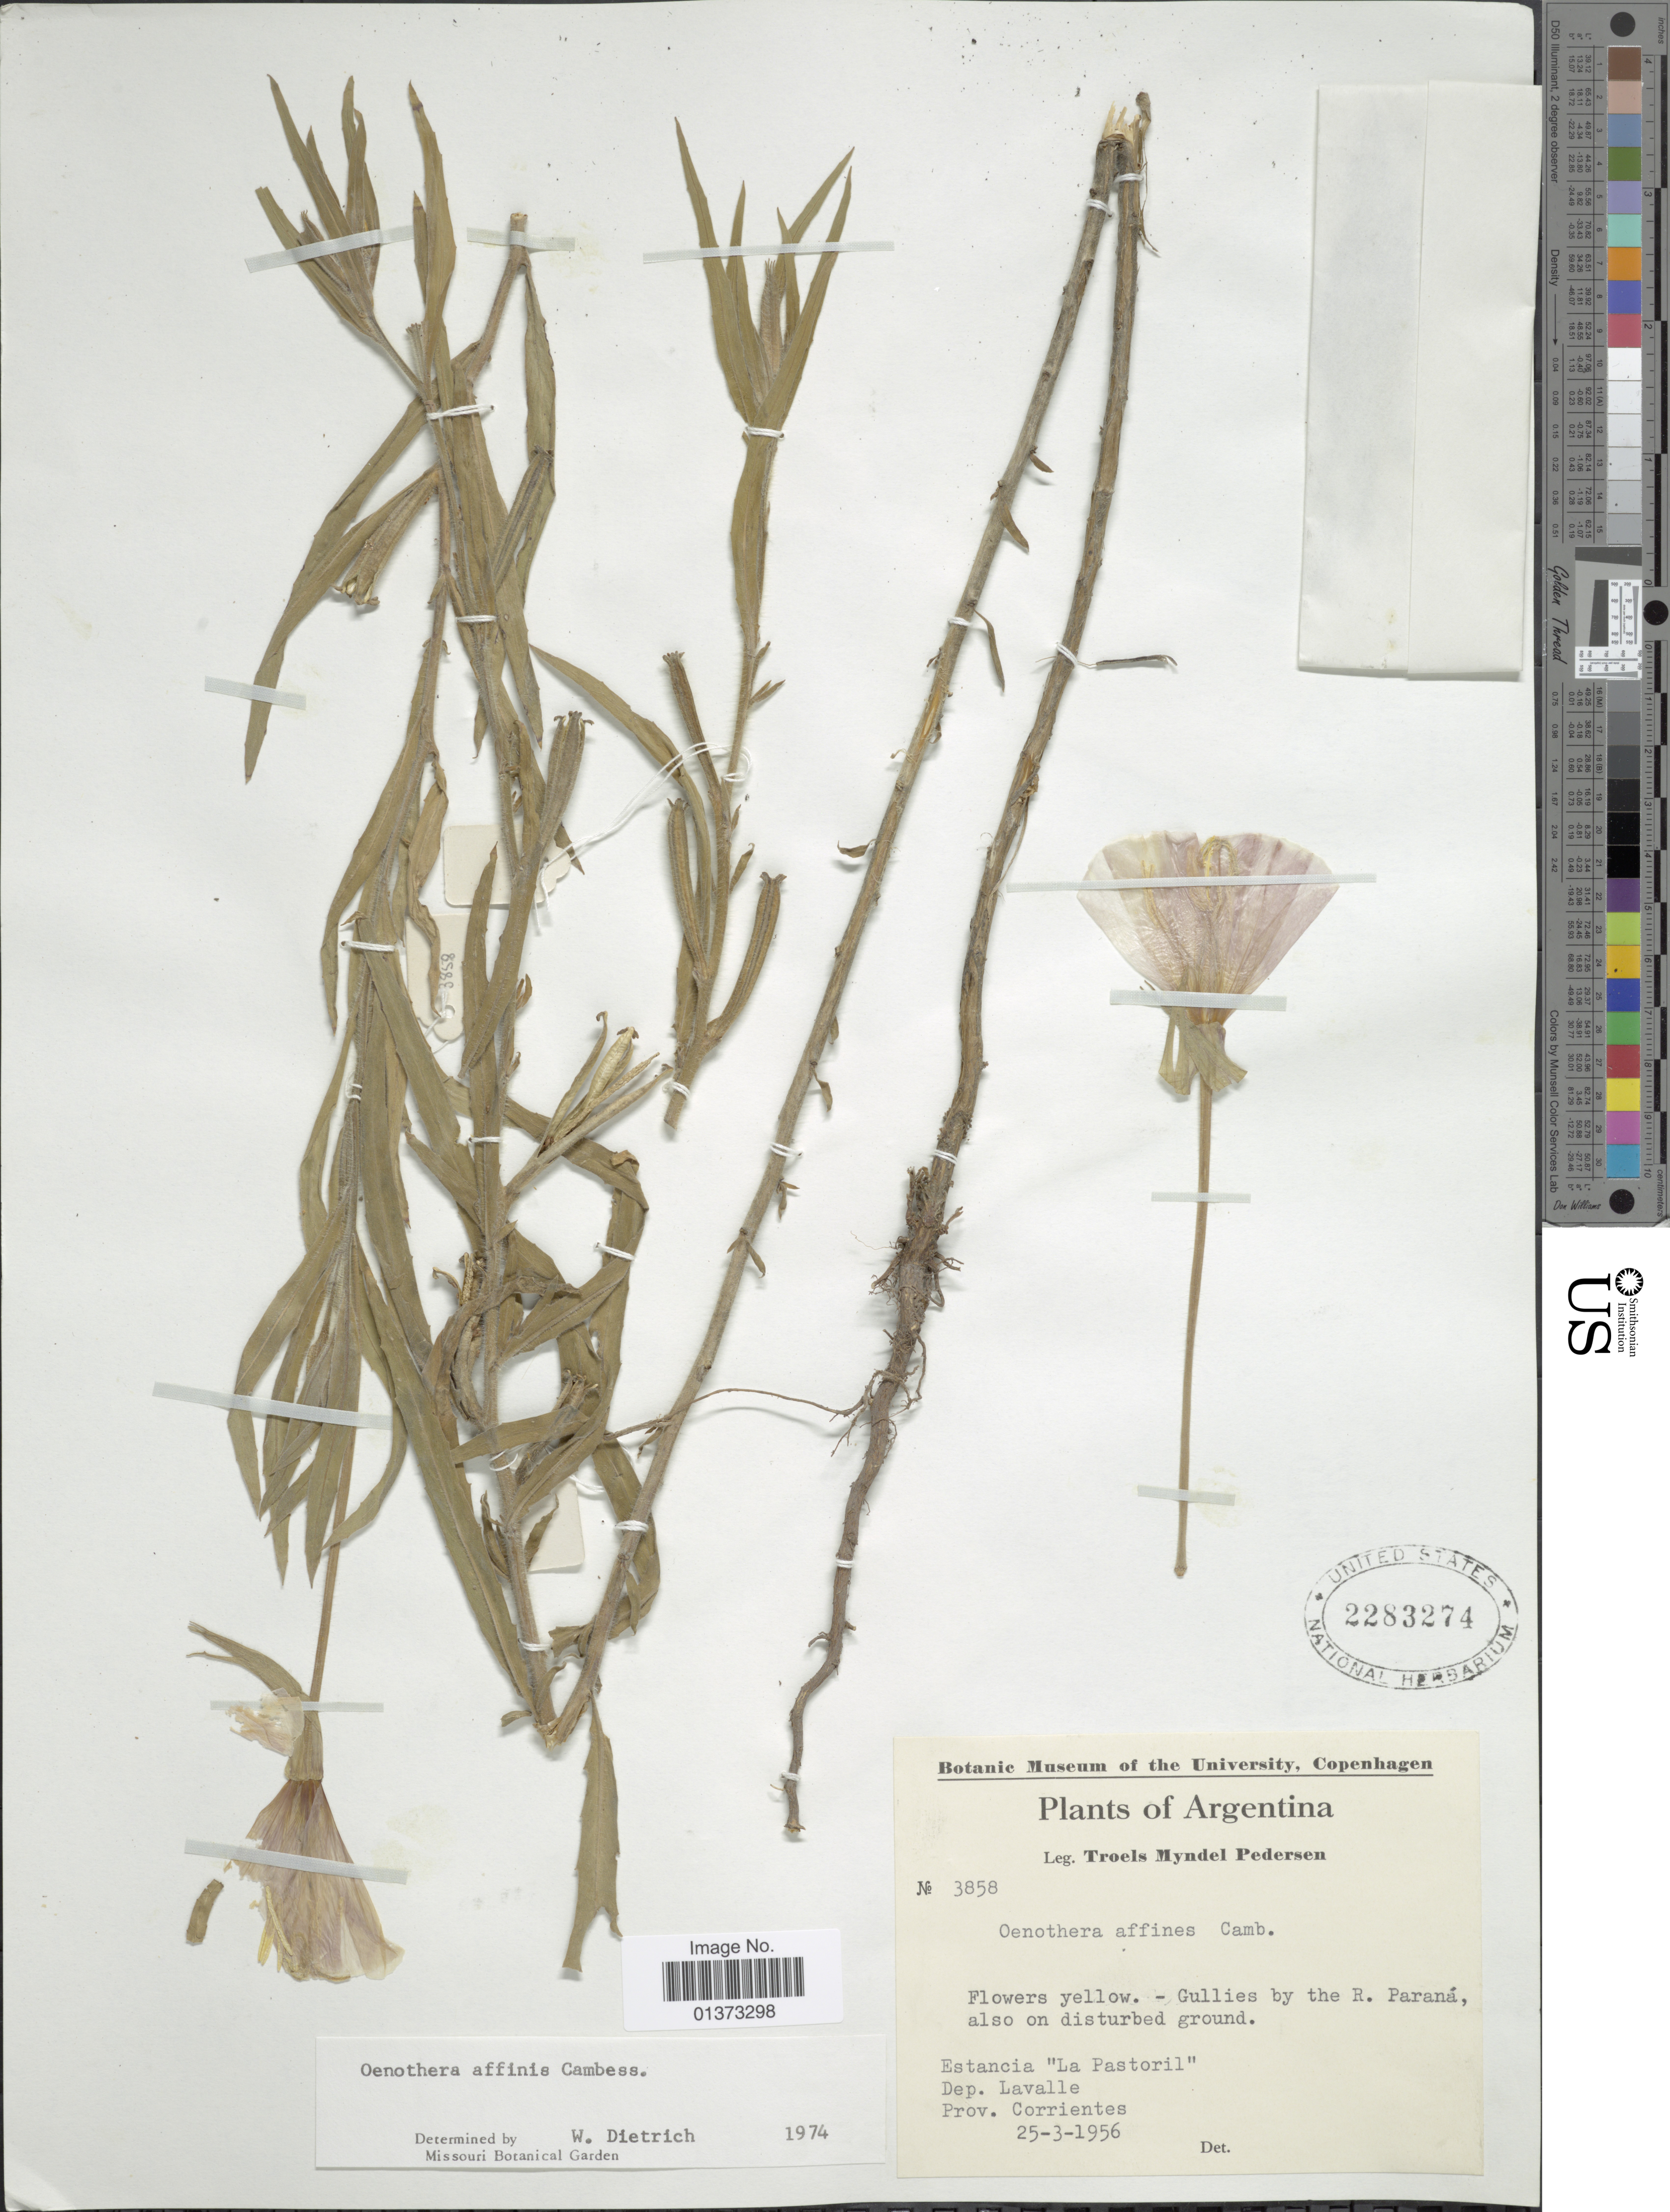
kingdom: Plantae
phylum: Tracheophyta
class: Magnoliopsida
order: Myrtales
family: Onagraceae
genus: Oenothera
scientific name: Oenothera affinis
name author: Cambess.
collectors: T. Pederson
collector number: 3858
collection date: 1956-03-25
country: Argentina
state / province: Corrientes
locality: Estancia "La Pastoril", Dep. Lavalle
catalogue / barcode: US 2283274